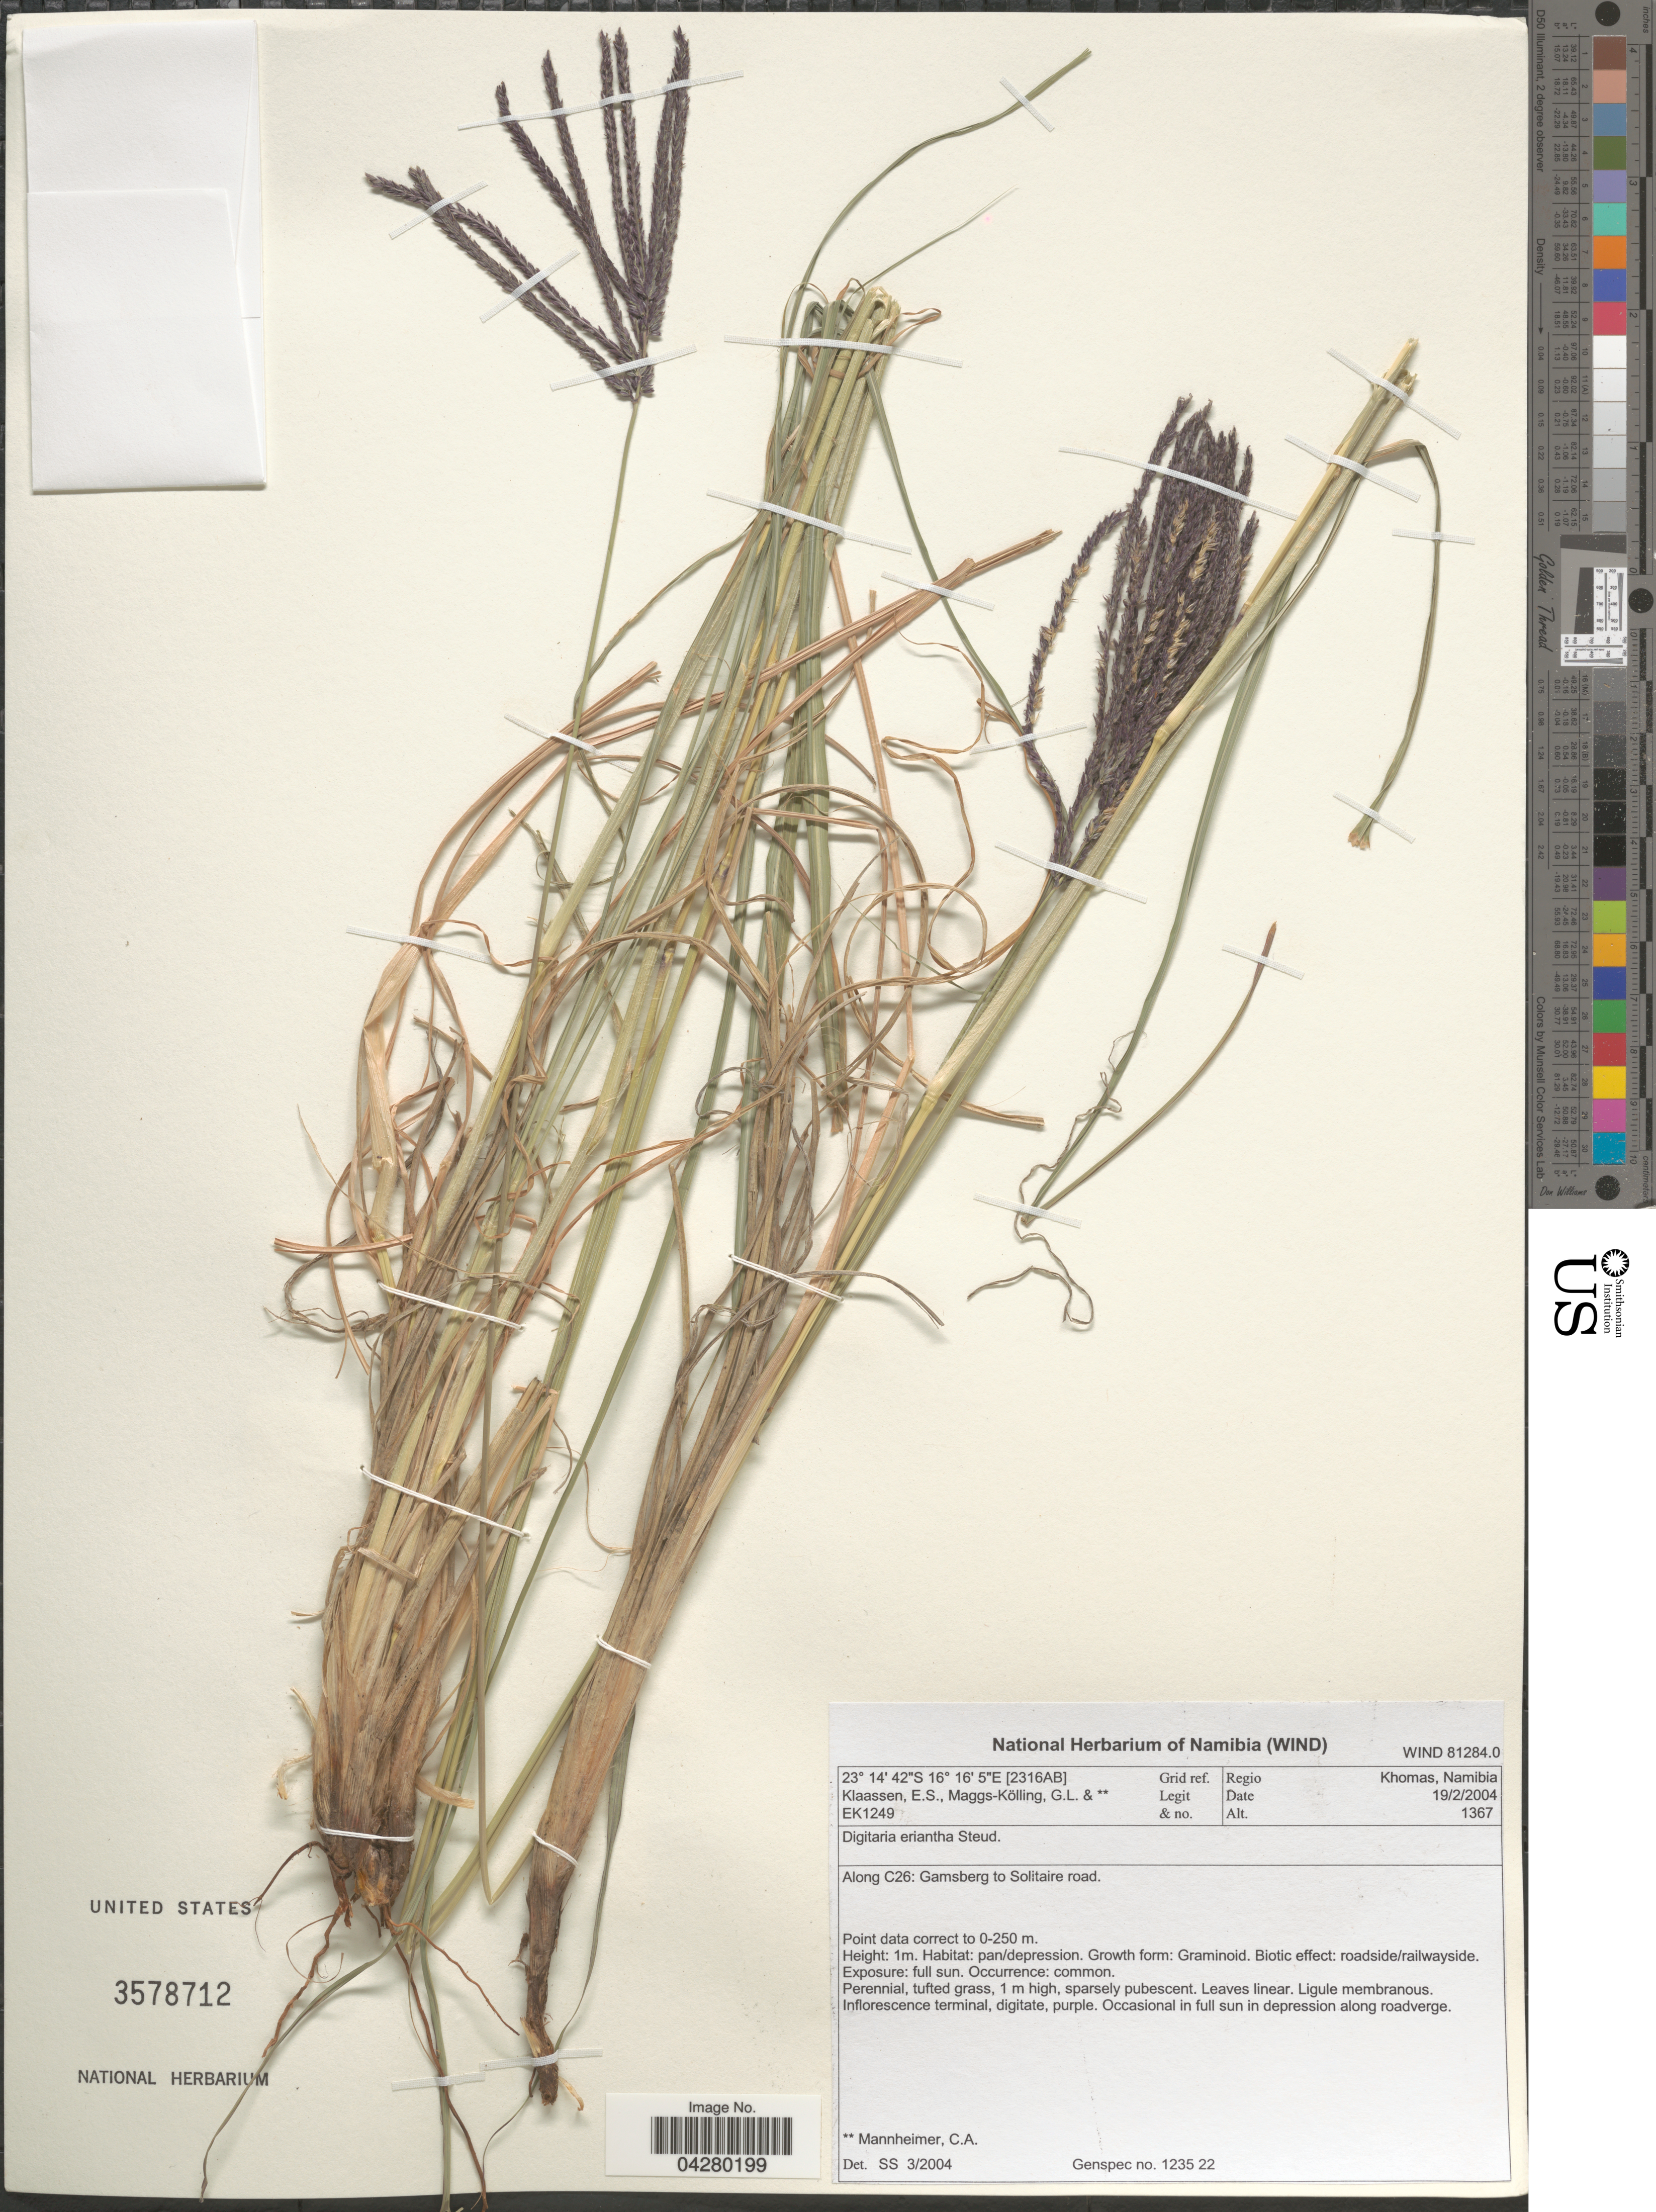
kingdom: Plantae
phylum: Tracheophyta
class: Liliopsida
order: Poales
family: Poaceae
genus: Digitaria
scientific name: Digitaria eriantha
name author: Steud.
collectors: E. S. Klaassen, G. L. Maggs & C. A. Mannheimer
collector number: EK1249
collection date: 2004-02-19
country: Namibia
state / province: Khomas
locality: Regio Khomas. [2316AB] Grid Ref. Along C26: Gamsberg to Solitaire road.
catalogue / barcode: US 3578712